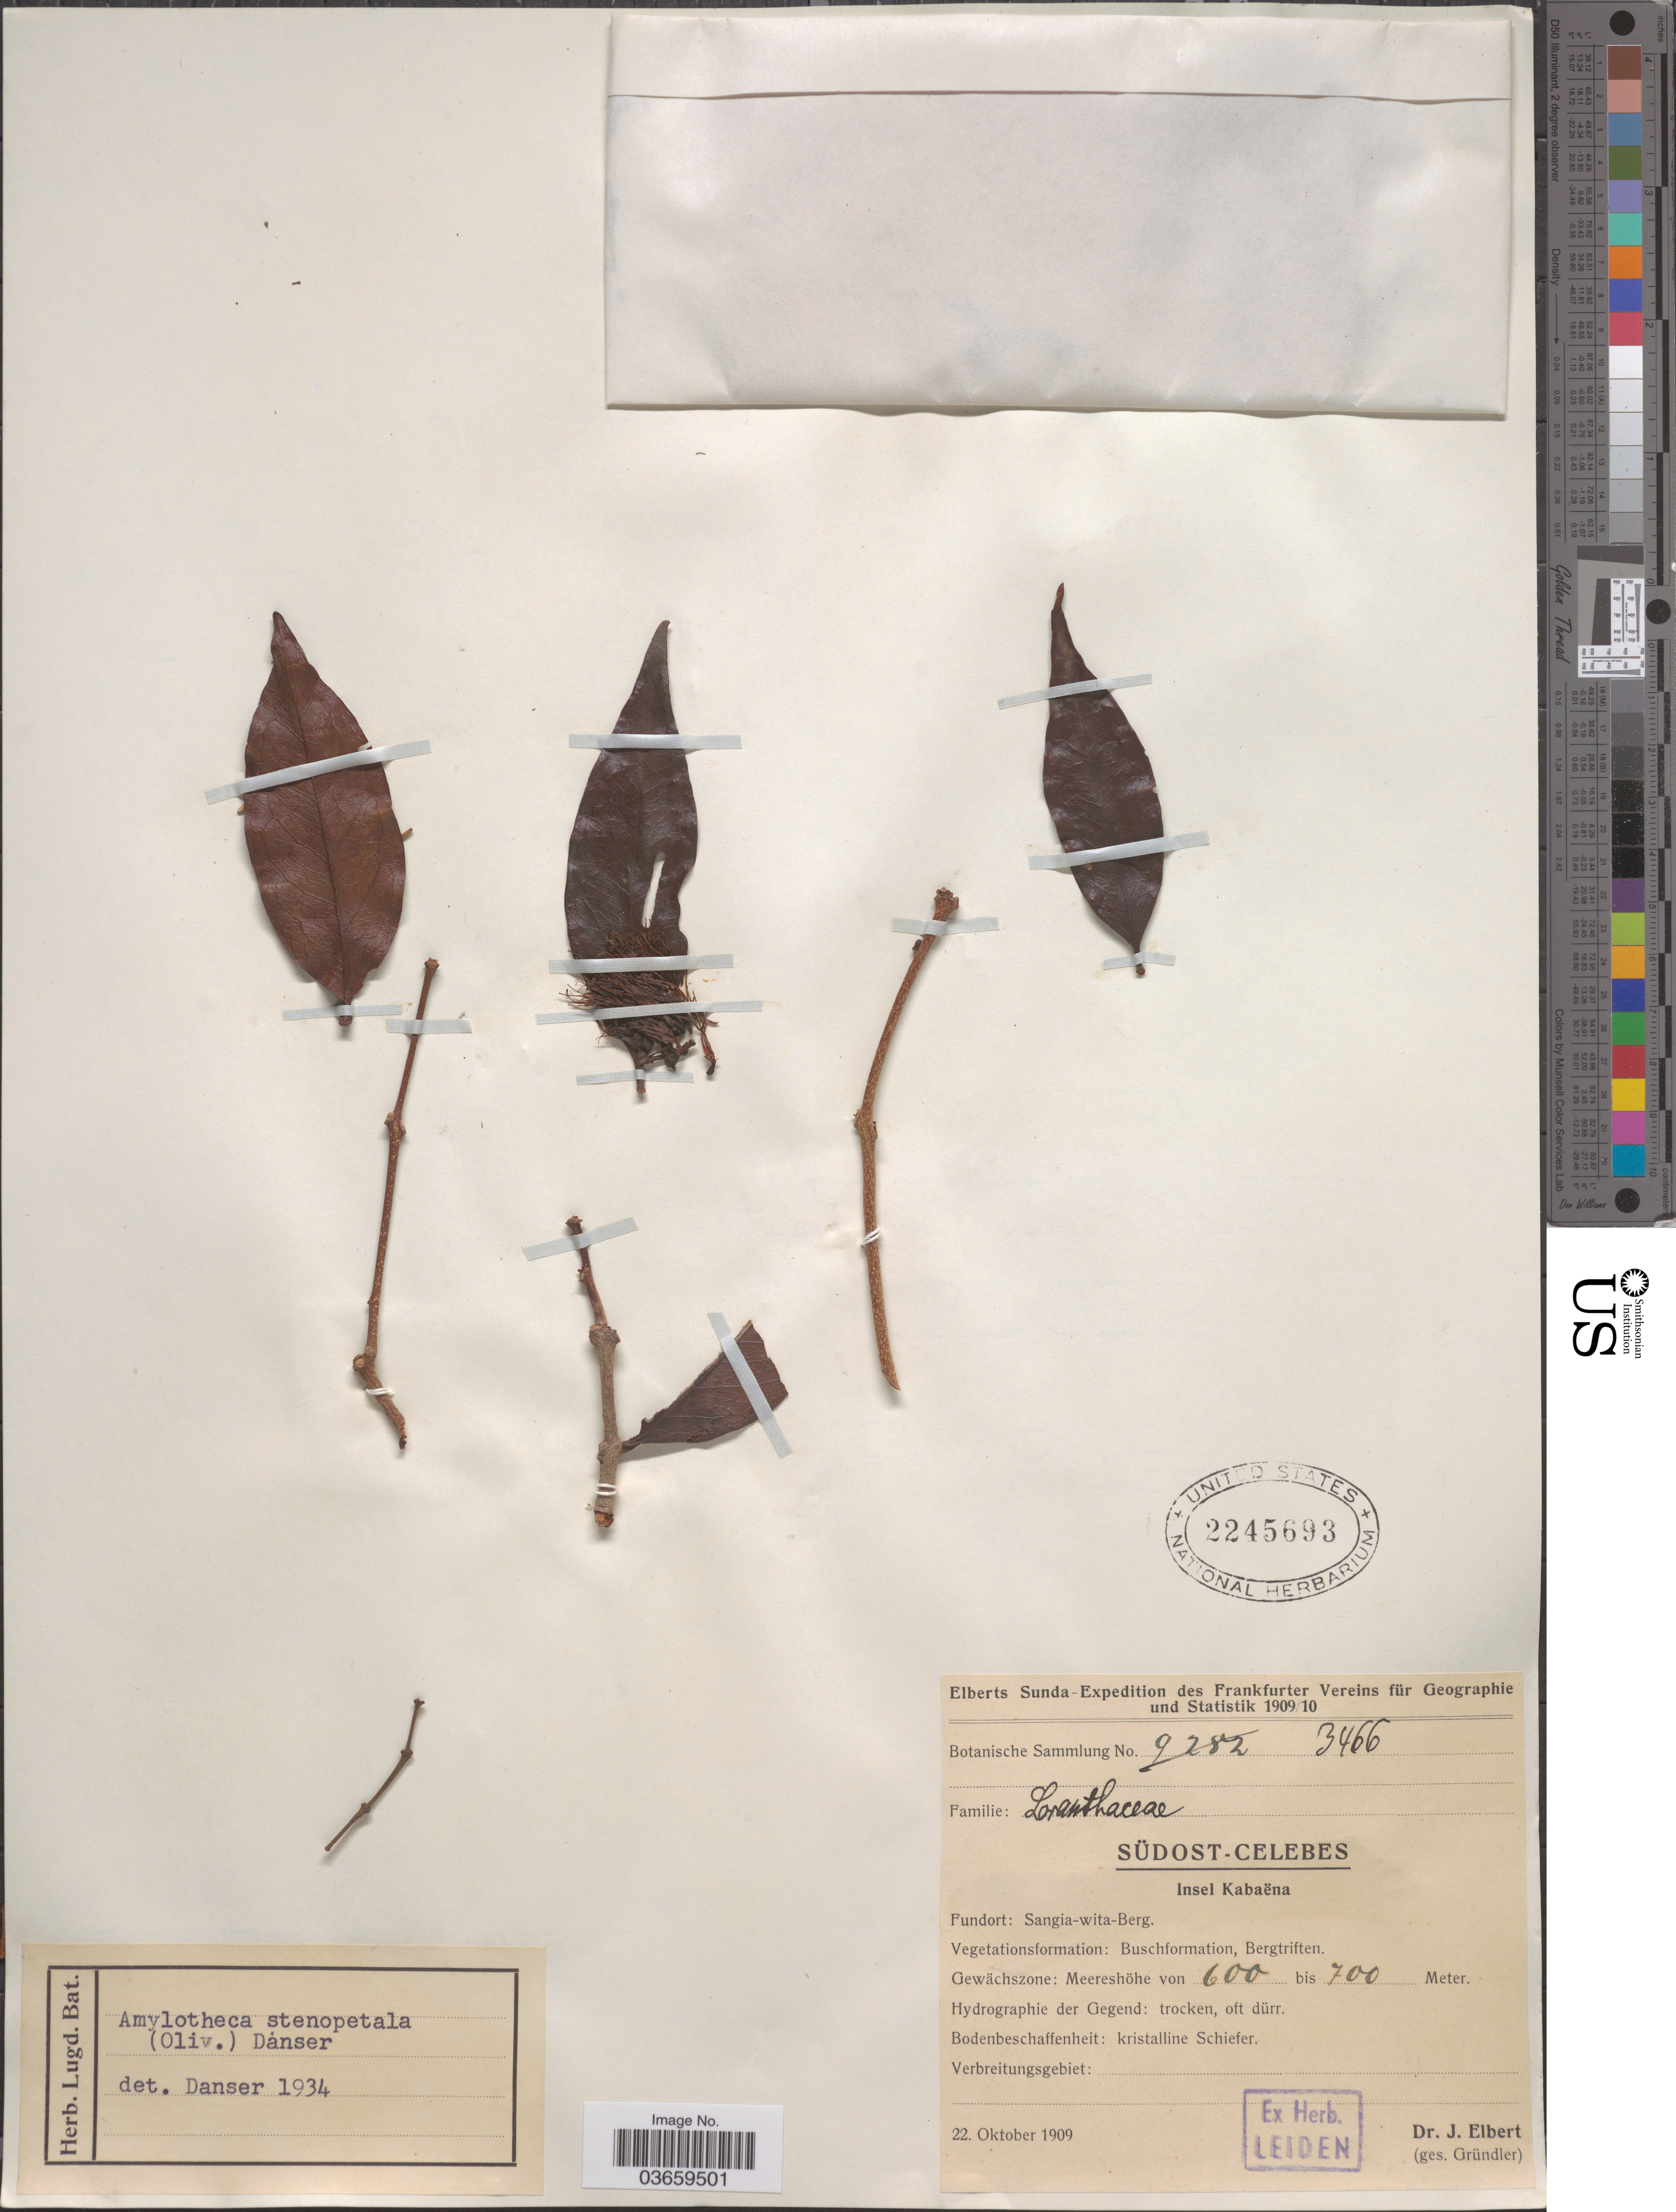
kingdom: Plantae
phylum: Tracheophyta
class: Magnoliopsida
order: Santalales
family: Loranthaceae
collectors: J. Elbert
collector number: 3466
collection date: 1909-10-22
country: Indonesia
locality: Südost-Celebes. Insel Kabaéna. Sangia-wita-Berg.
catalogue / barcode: US 2245693